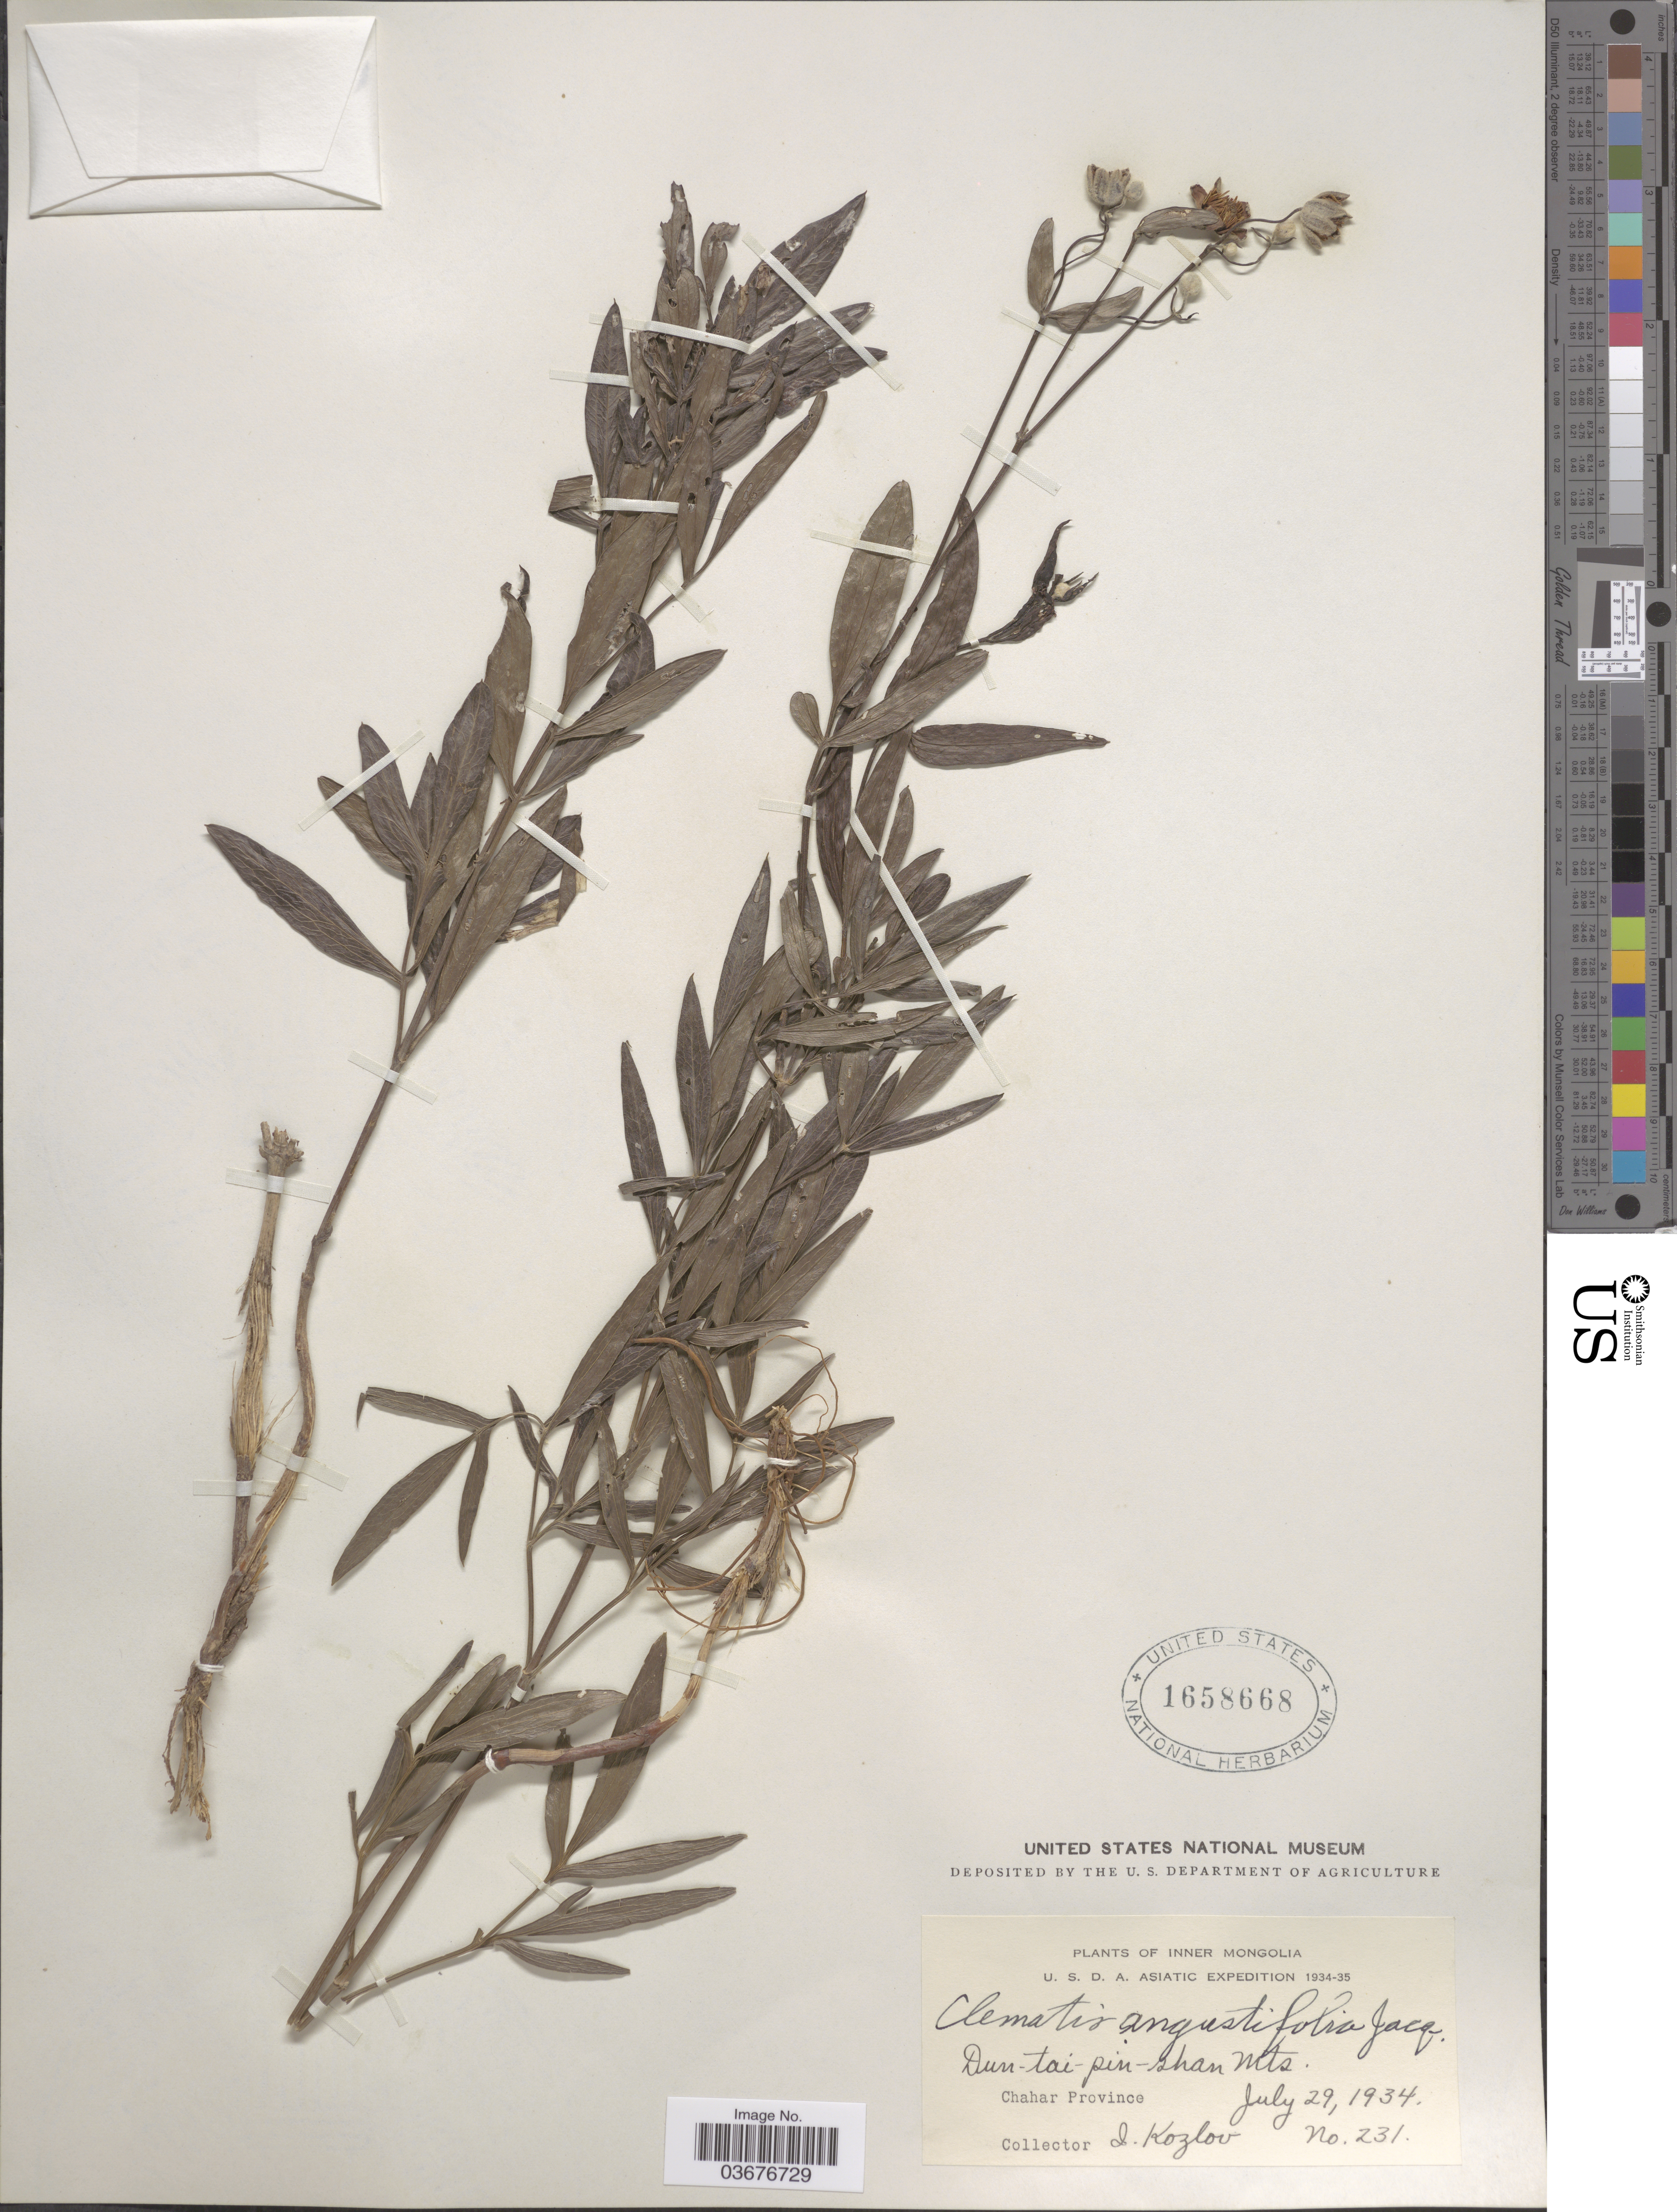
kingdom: Plantae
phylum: Tracheophyta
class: Magnoliopsida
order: Ranunculales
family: Ranunculaceae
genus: Clematis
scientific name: Clematis angustifolia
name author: Jacq.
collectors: I. Kozlov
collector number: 231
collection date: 1934-07-29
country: China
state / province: Nei Monggol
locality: Dun-tai-pin-shan Mts. Chahar Province.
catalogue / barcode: US 1658668